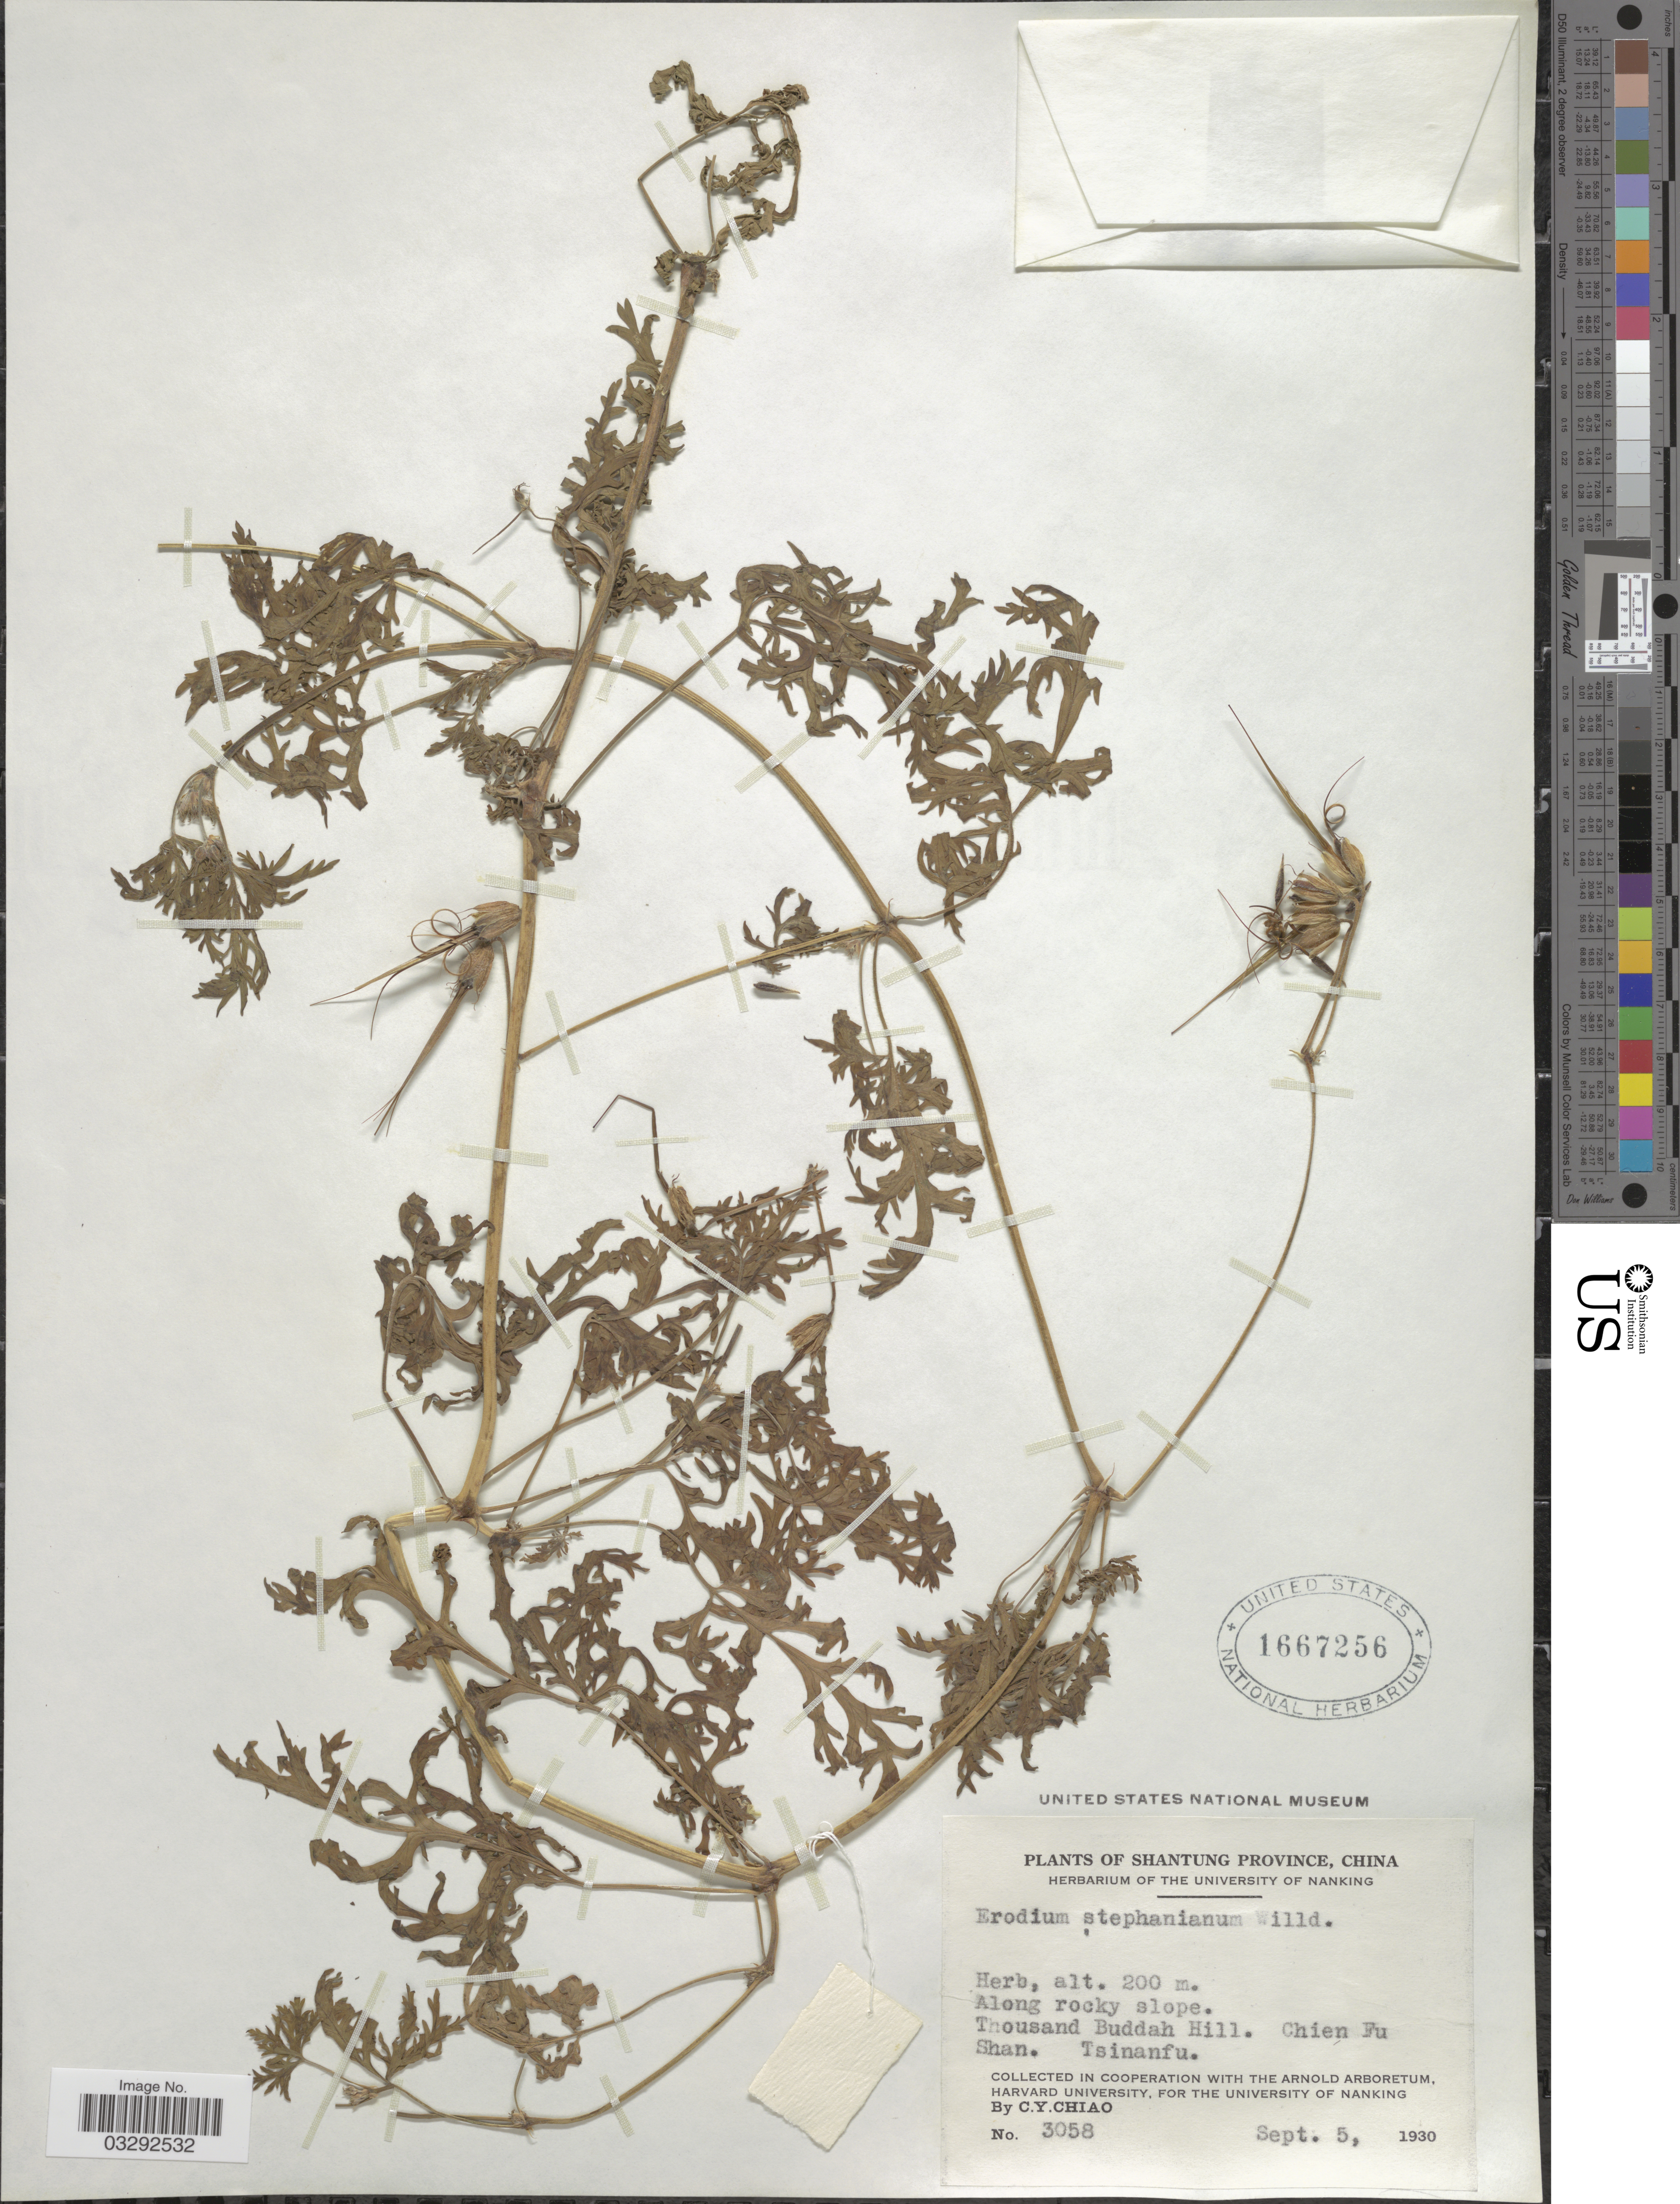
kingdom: Plantae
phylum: Tracheophyta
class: Magnoliopsida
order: Geraniales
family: Geraniaceae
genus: Erodium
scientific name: Erodium stephanianum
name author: Willd.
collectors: C. Y. Chiao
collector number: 3058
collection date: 1930-09-05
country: China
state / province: Shandong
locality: Shantung Province. Thousand Buddah Hill. Chien Fu Shan. Tsinanfu.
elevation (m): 200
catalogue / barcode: US 1667256